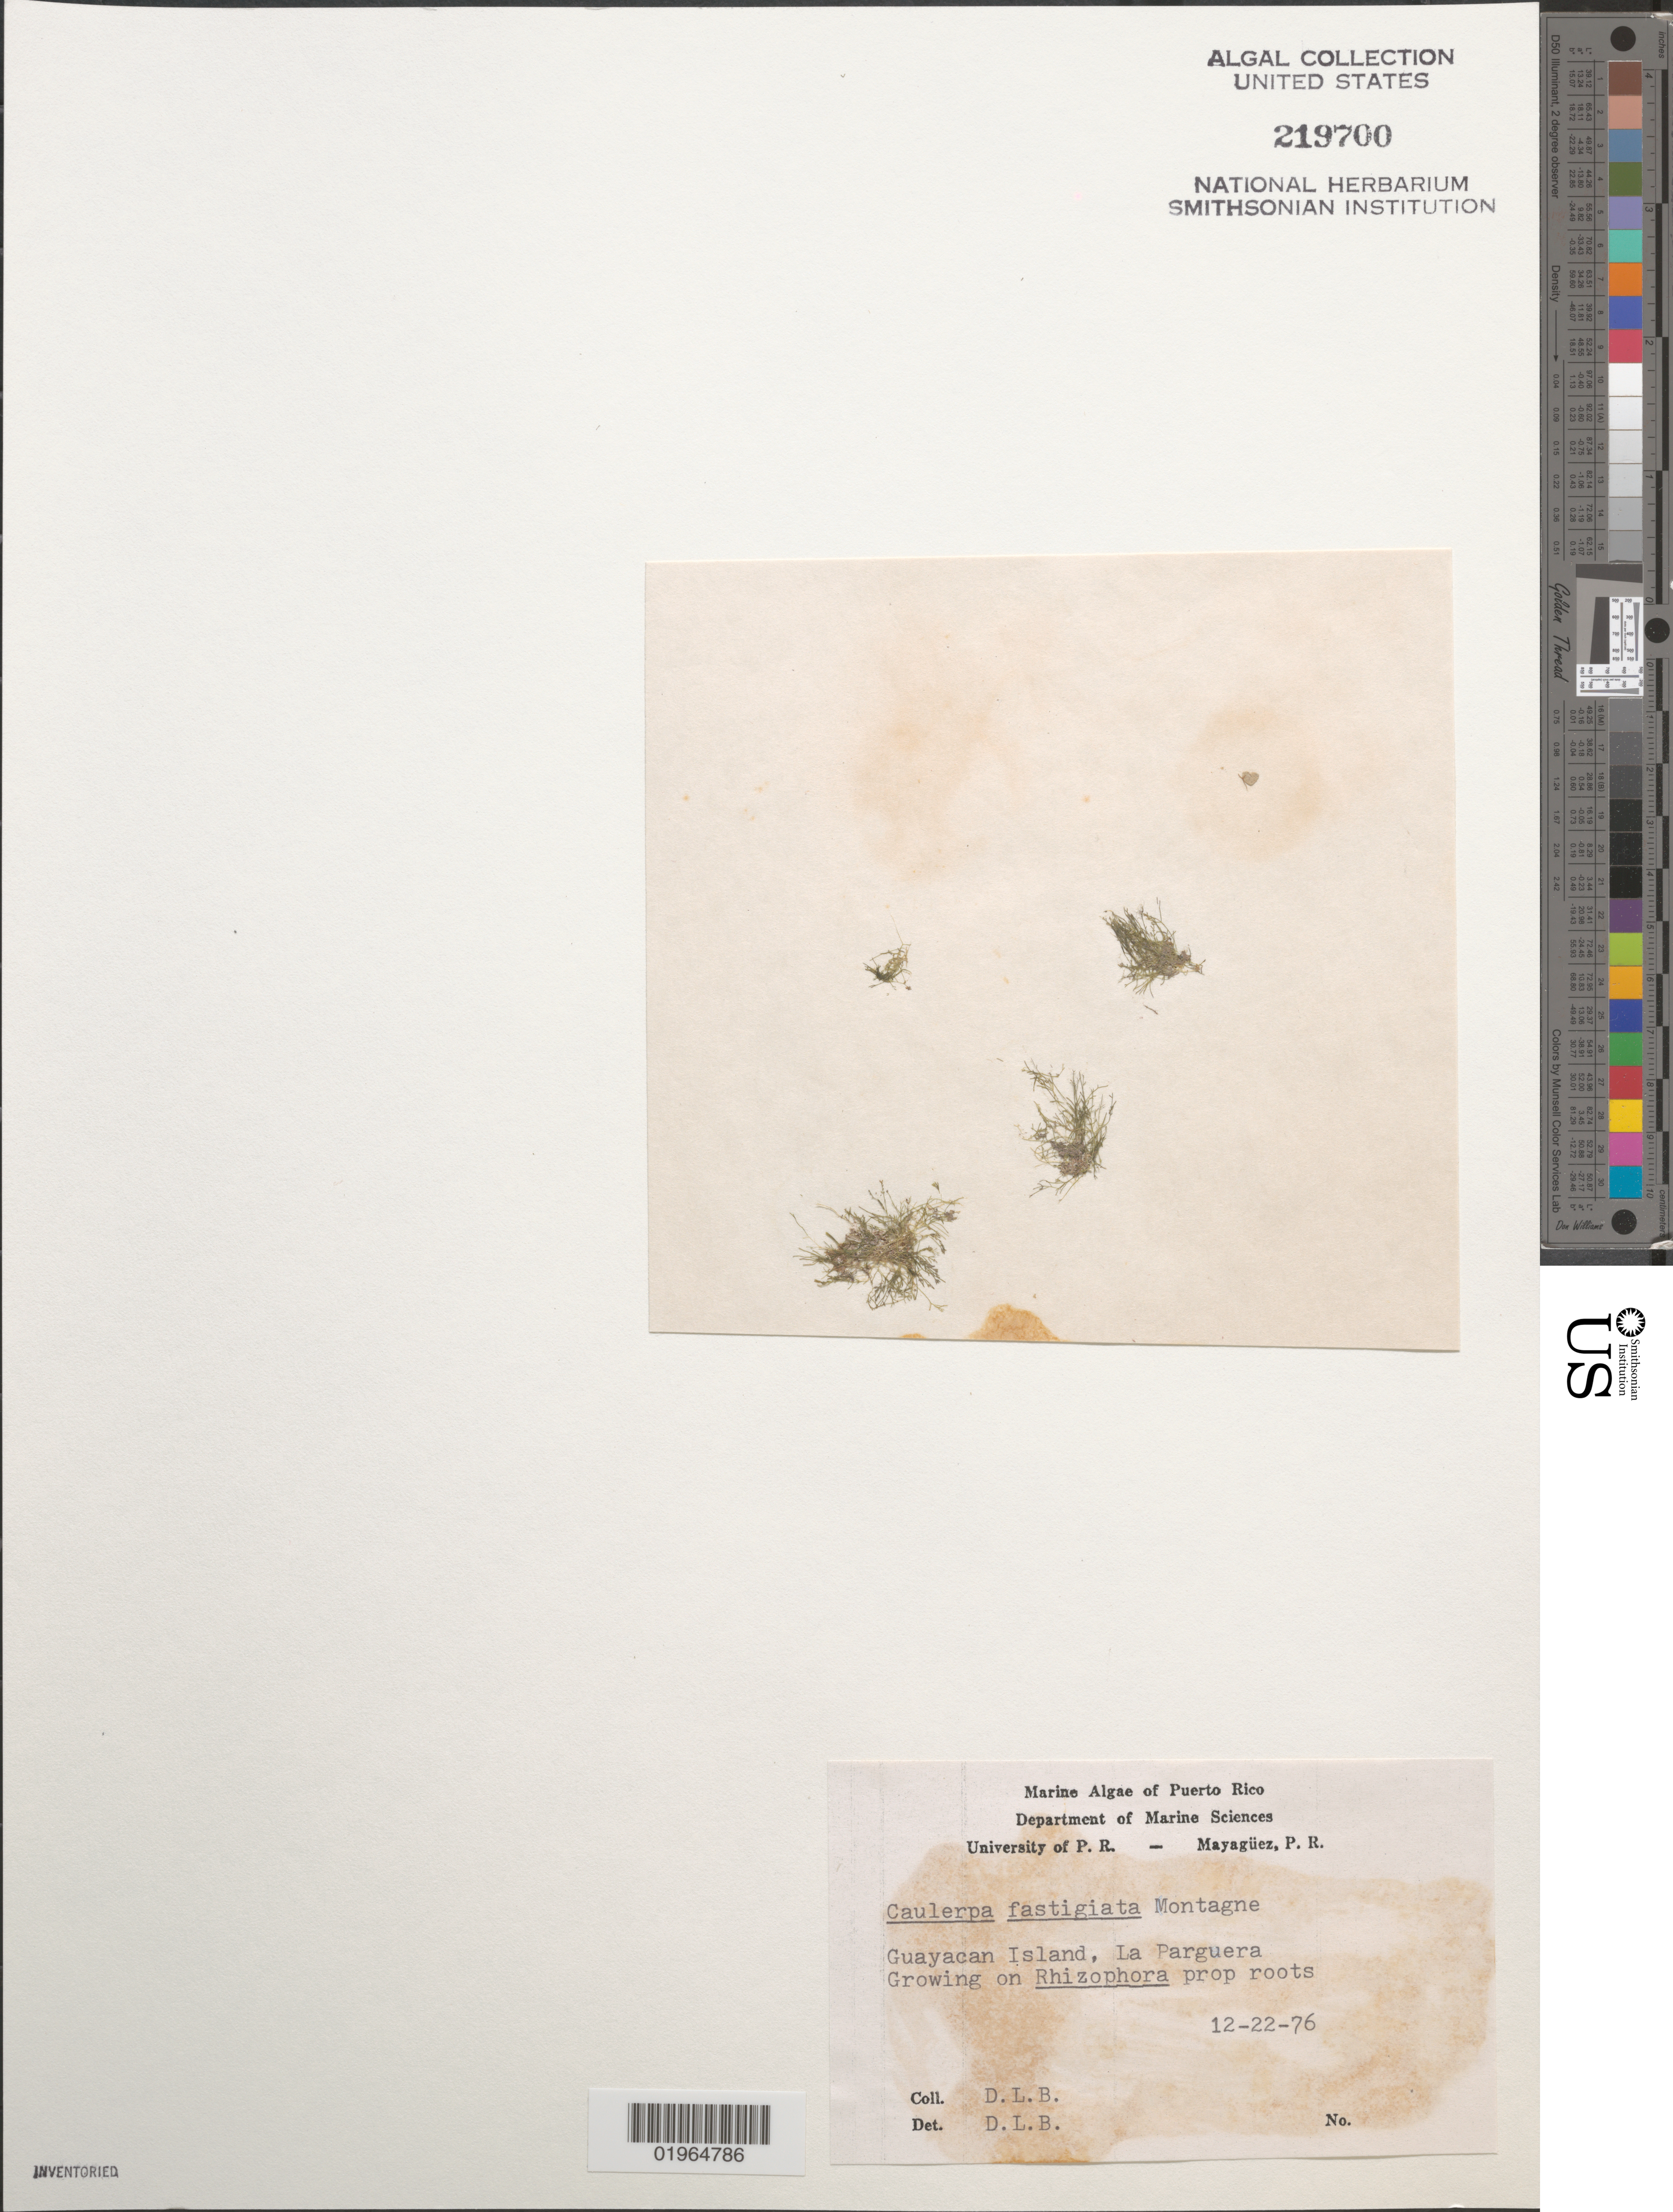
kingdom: Plantae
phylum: Chlorophyta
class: Ulvophyceae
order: Bryopsidales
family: Caulerpaceae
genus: Caulerpa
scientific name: Caulerpa fastigiata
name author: Mont.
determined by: Ballantine, D. L.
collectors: D.L. Ballantine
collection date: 1976-12-22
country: Puerto Rico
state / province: Lajas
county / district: La Parguera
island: Guayacan Island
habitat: Growing on Rhizophora prop roots.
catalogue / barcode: US 219700